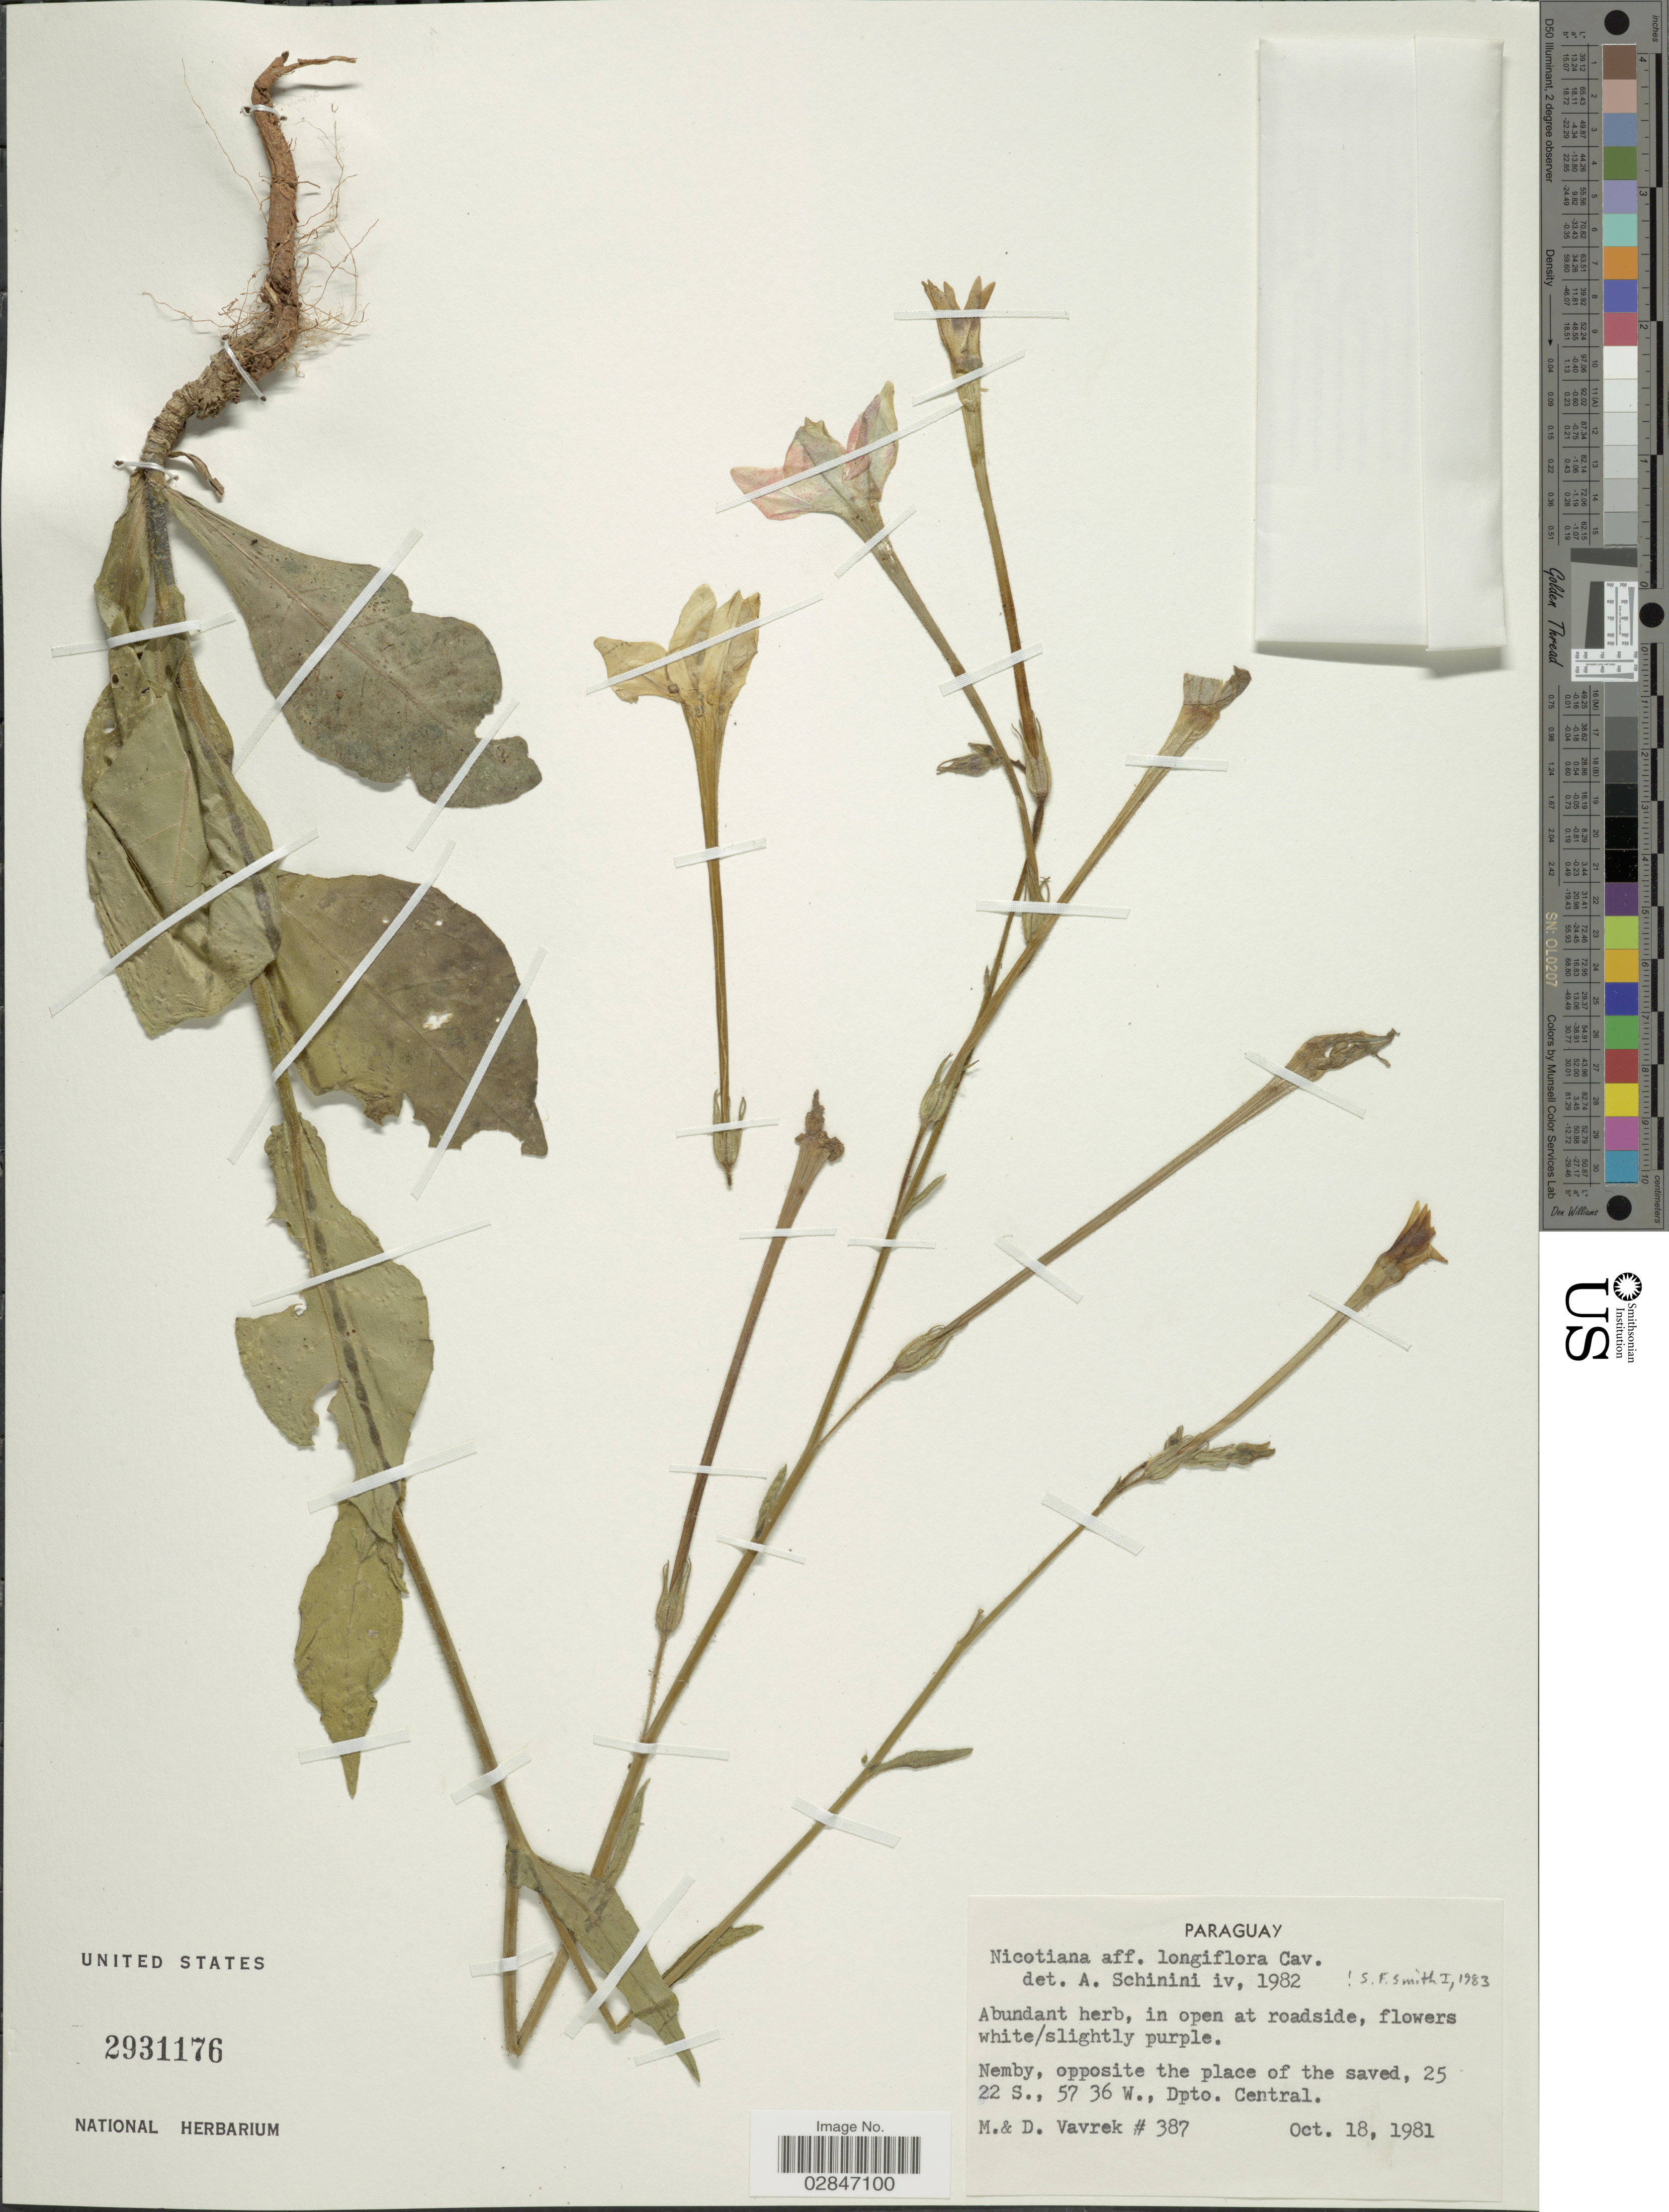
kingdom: Plantae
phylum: Tracheophyta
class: Magnoliopsida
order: Solanales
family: Solanaceae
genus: Nicotiana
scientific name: Nicotiana longiflora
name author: Cav.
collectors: M. Vavrek & D. Vavrek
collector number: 387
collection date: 1981-10-18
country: Paraguay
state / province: Central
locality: Nemby, opposite the place of the saved, Depto. Central.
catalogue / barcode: US 2931176